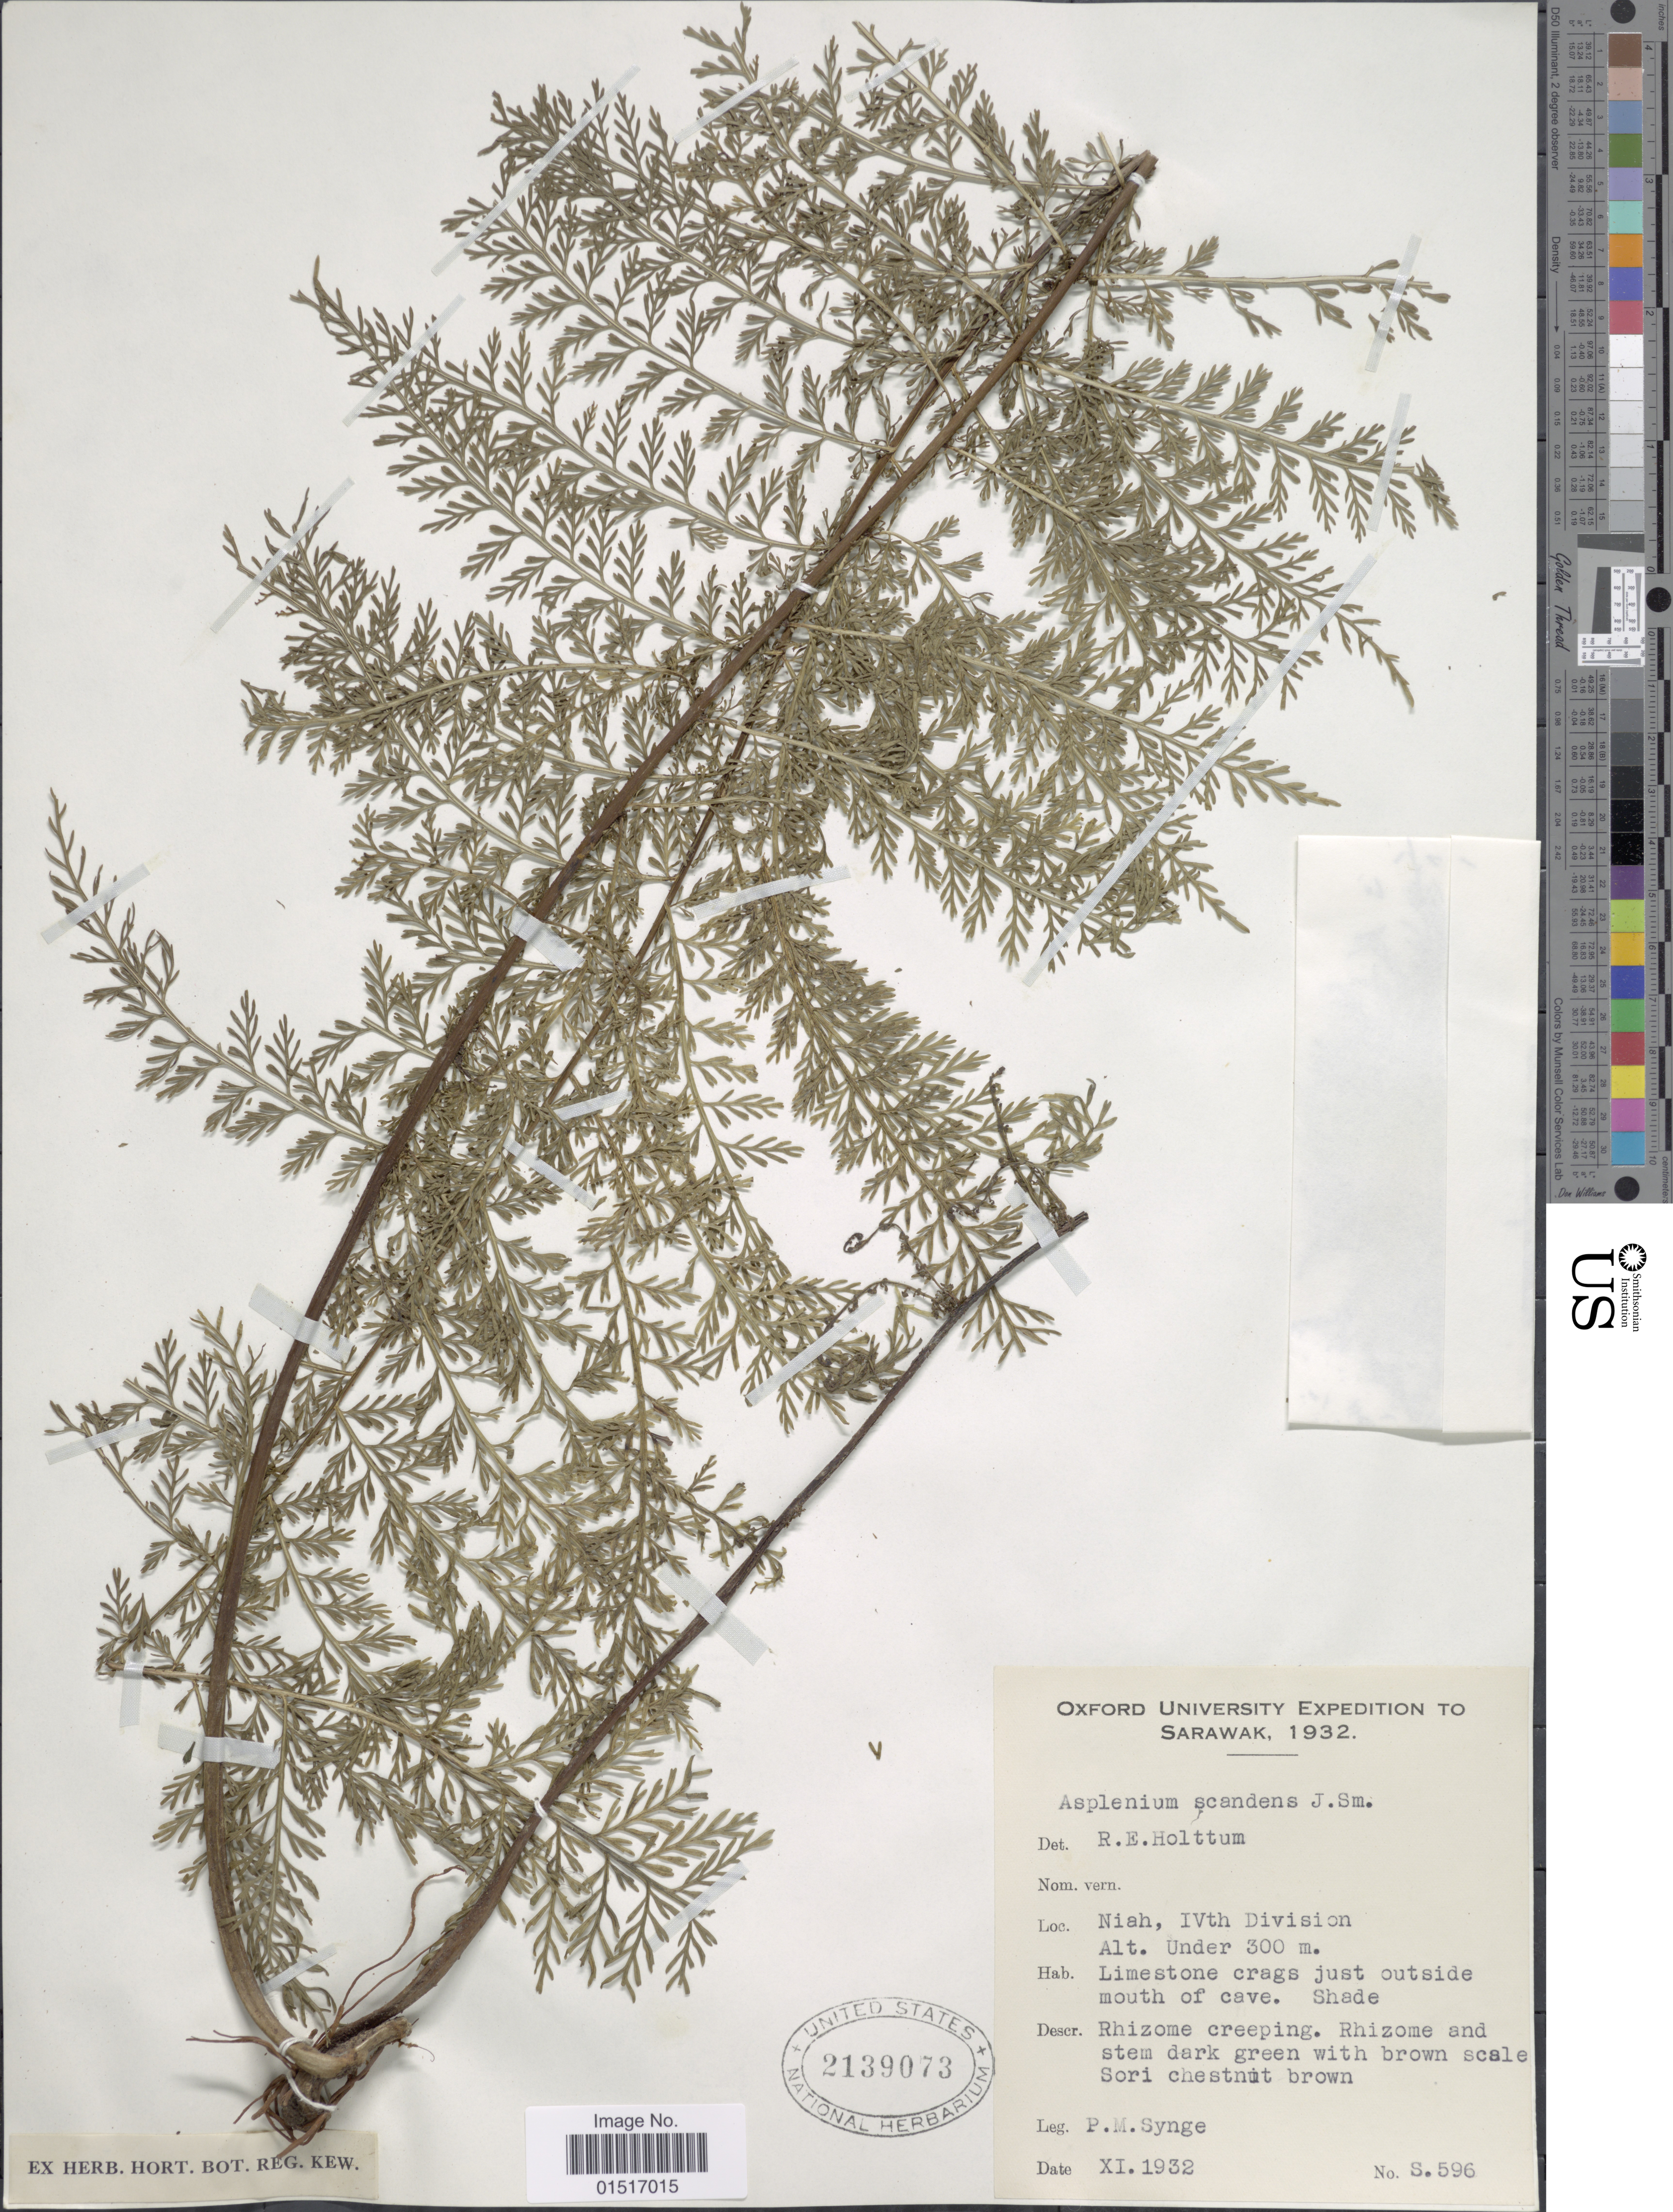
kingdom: Plantae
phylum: Tracheophyta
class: Polypodiopsida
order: Polypodiales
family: Aspleniaceae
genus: Asplenium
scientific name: Asplenium scandens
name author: J. Sm. ex Mett.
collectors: P. Synge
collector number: S. 596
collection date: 1932-11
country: Malaysia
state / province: Sarawak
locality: Niah, IVth Division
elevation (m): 300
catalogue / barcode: US 2139073